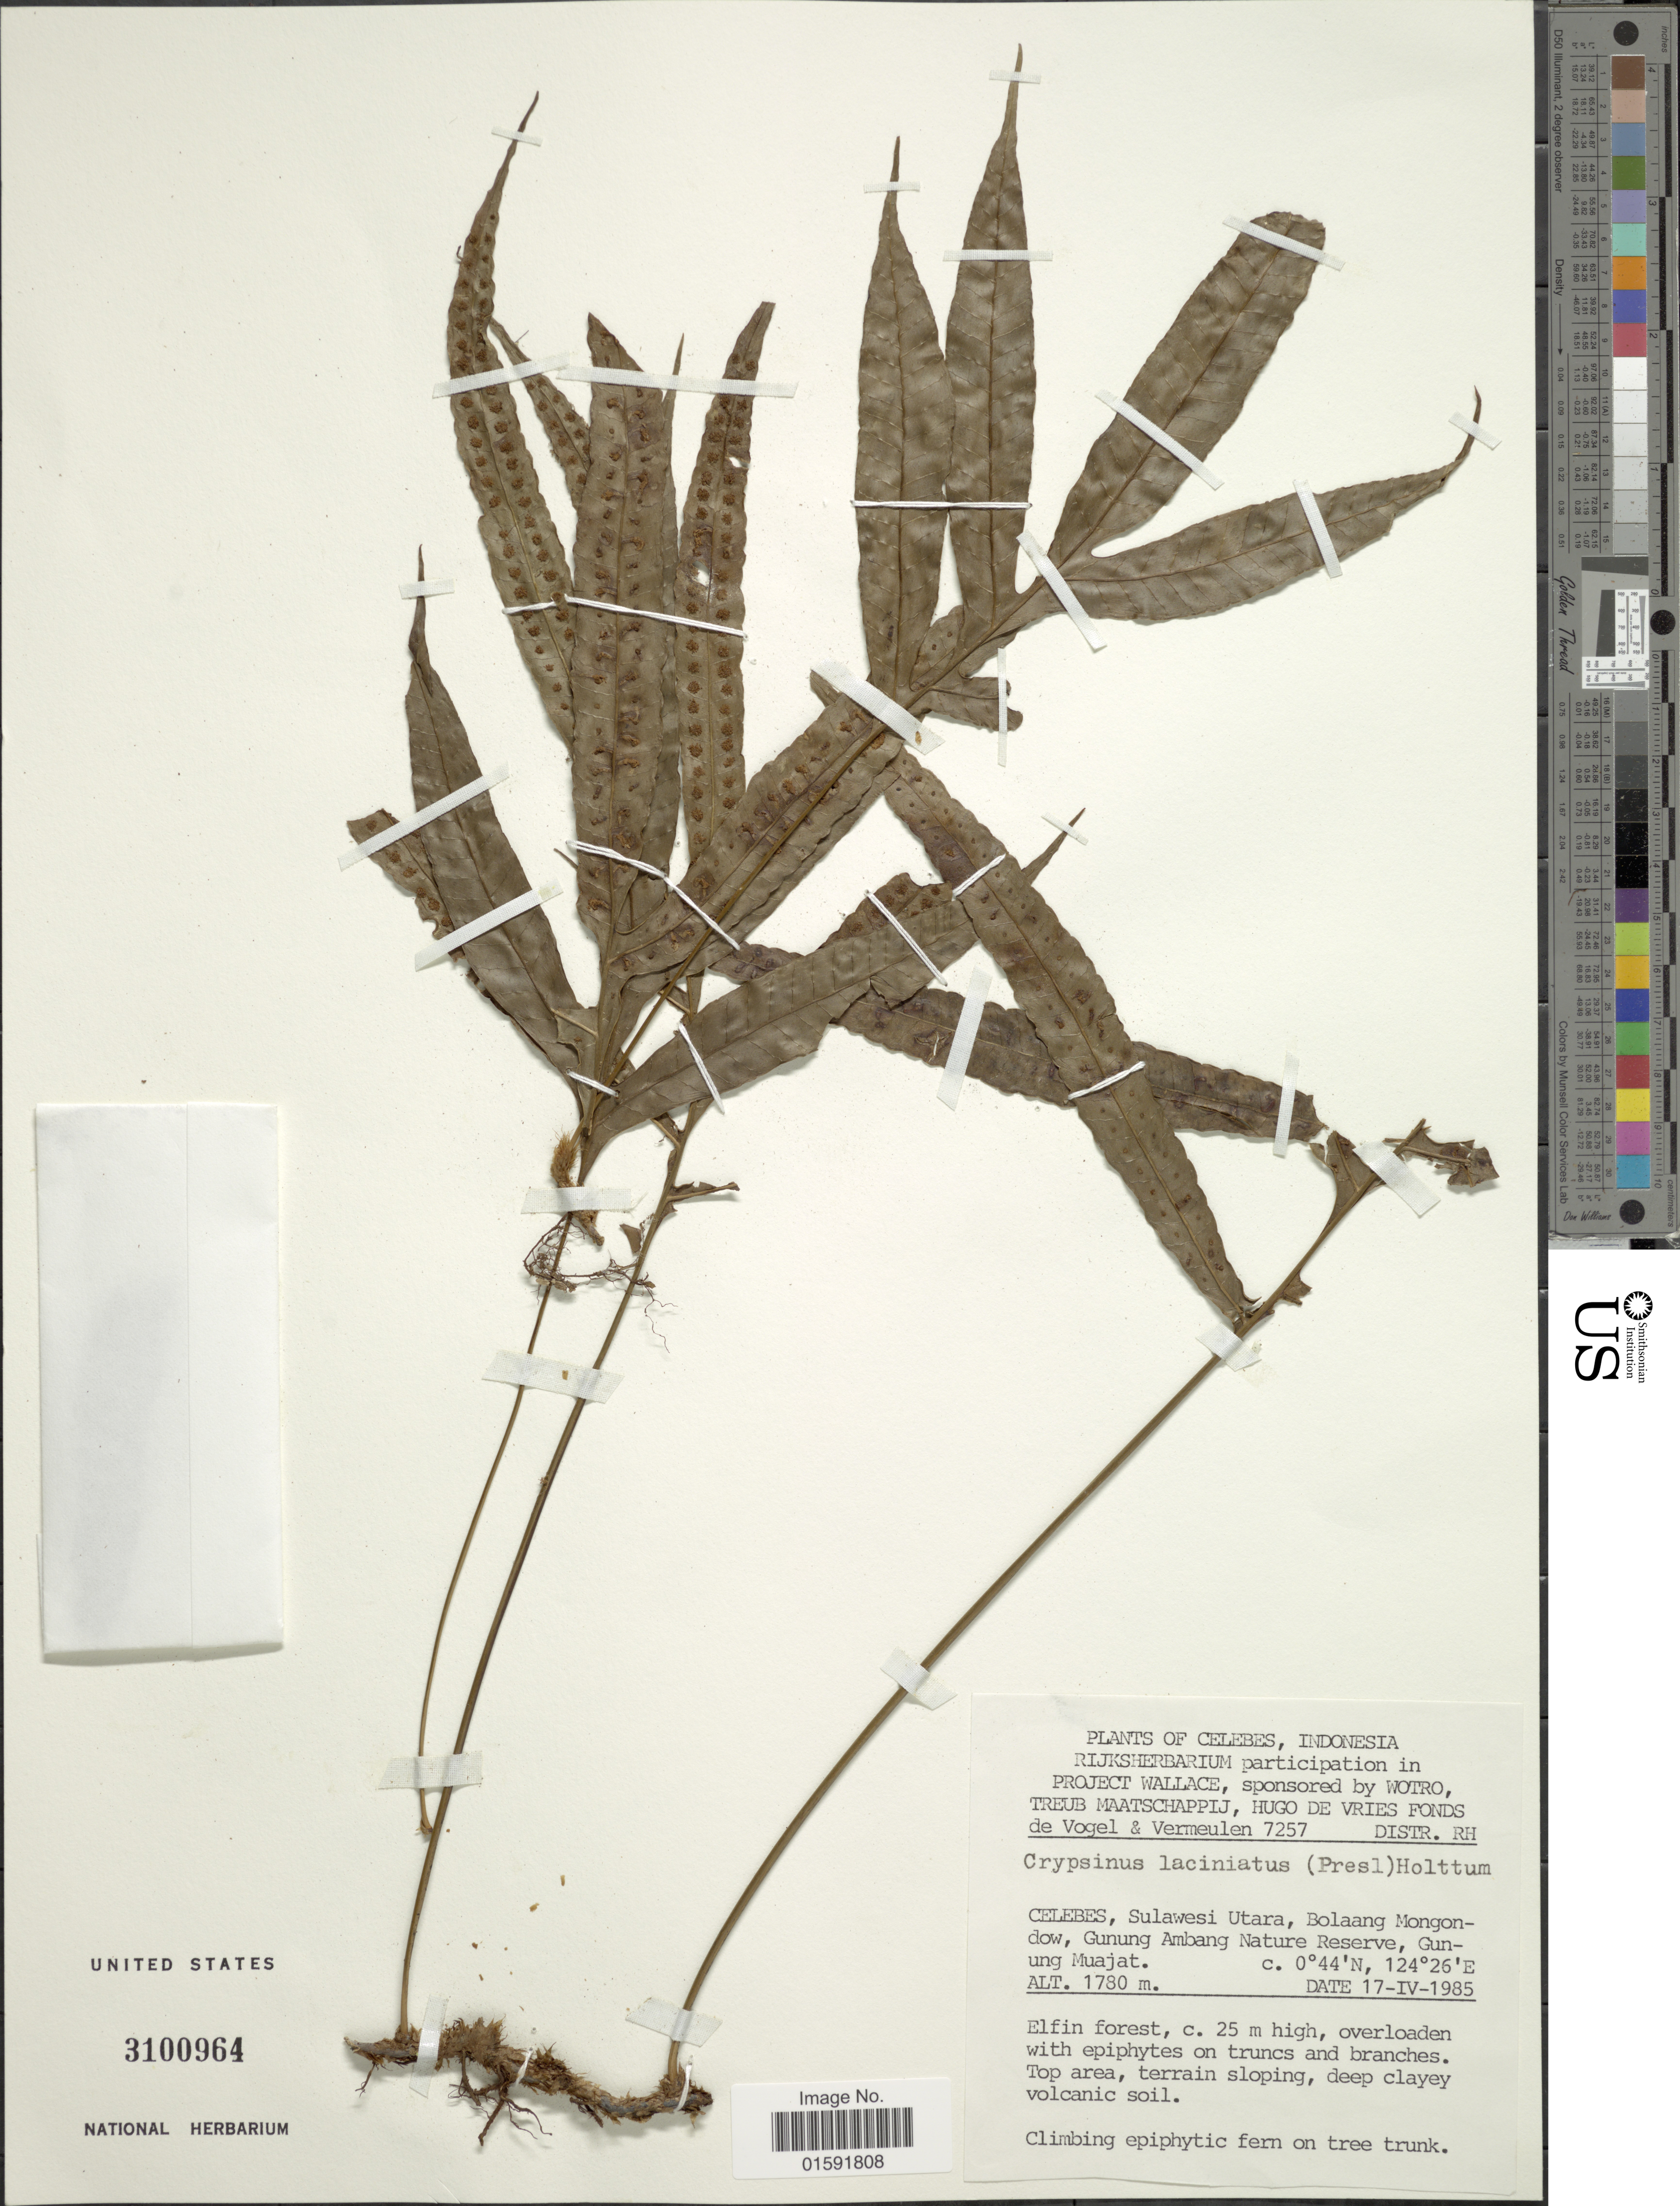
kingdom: Plantae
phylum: Tracheophyta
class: Polypodiopsida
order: Polypodiales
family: Polypodiaceae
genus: Selliguea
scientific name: Selliguea laciniata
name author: (C. Presl) Hovenkamp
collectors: Vogel, -- & Vermeulen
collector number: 7257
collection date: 1985-04-17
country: Indonesia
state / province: Sulawesi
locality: Celebes, Sulawesi Utara, Bolaang Mongondow, Gunung Ambang Nature Reserve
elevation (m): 1780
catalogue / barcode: US 3100694